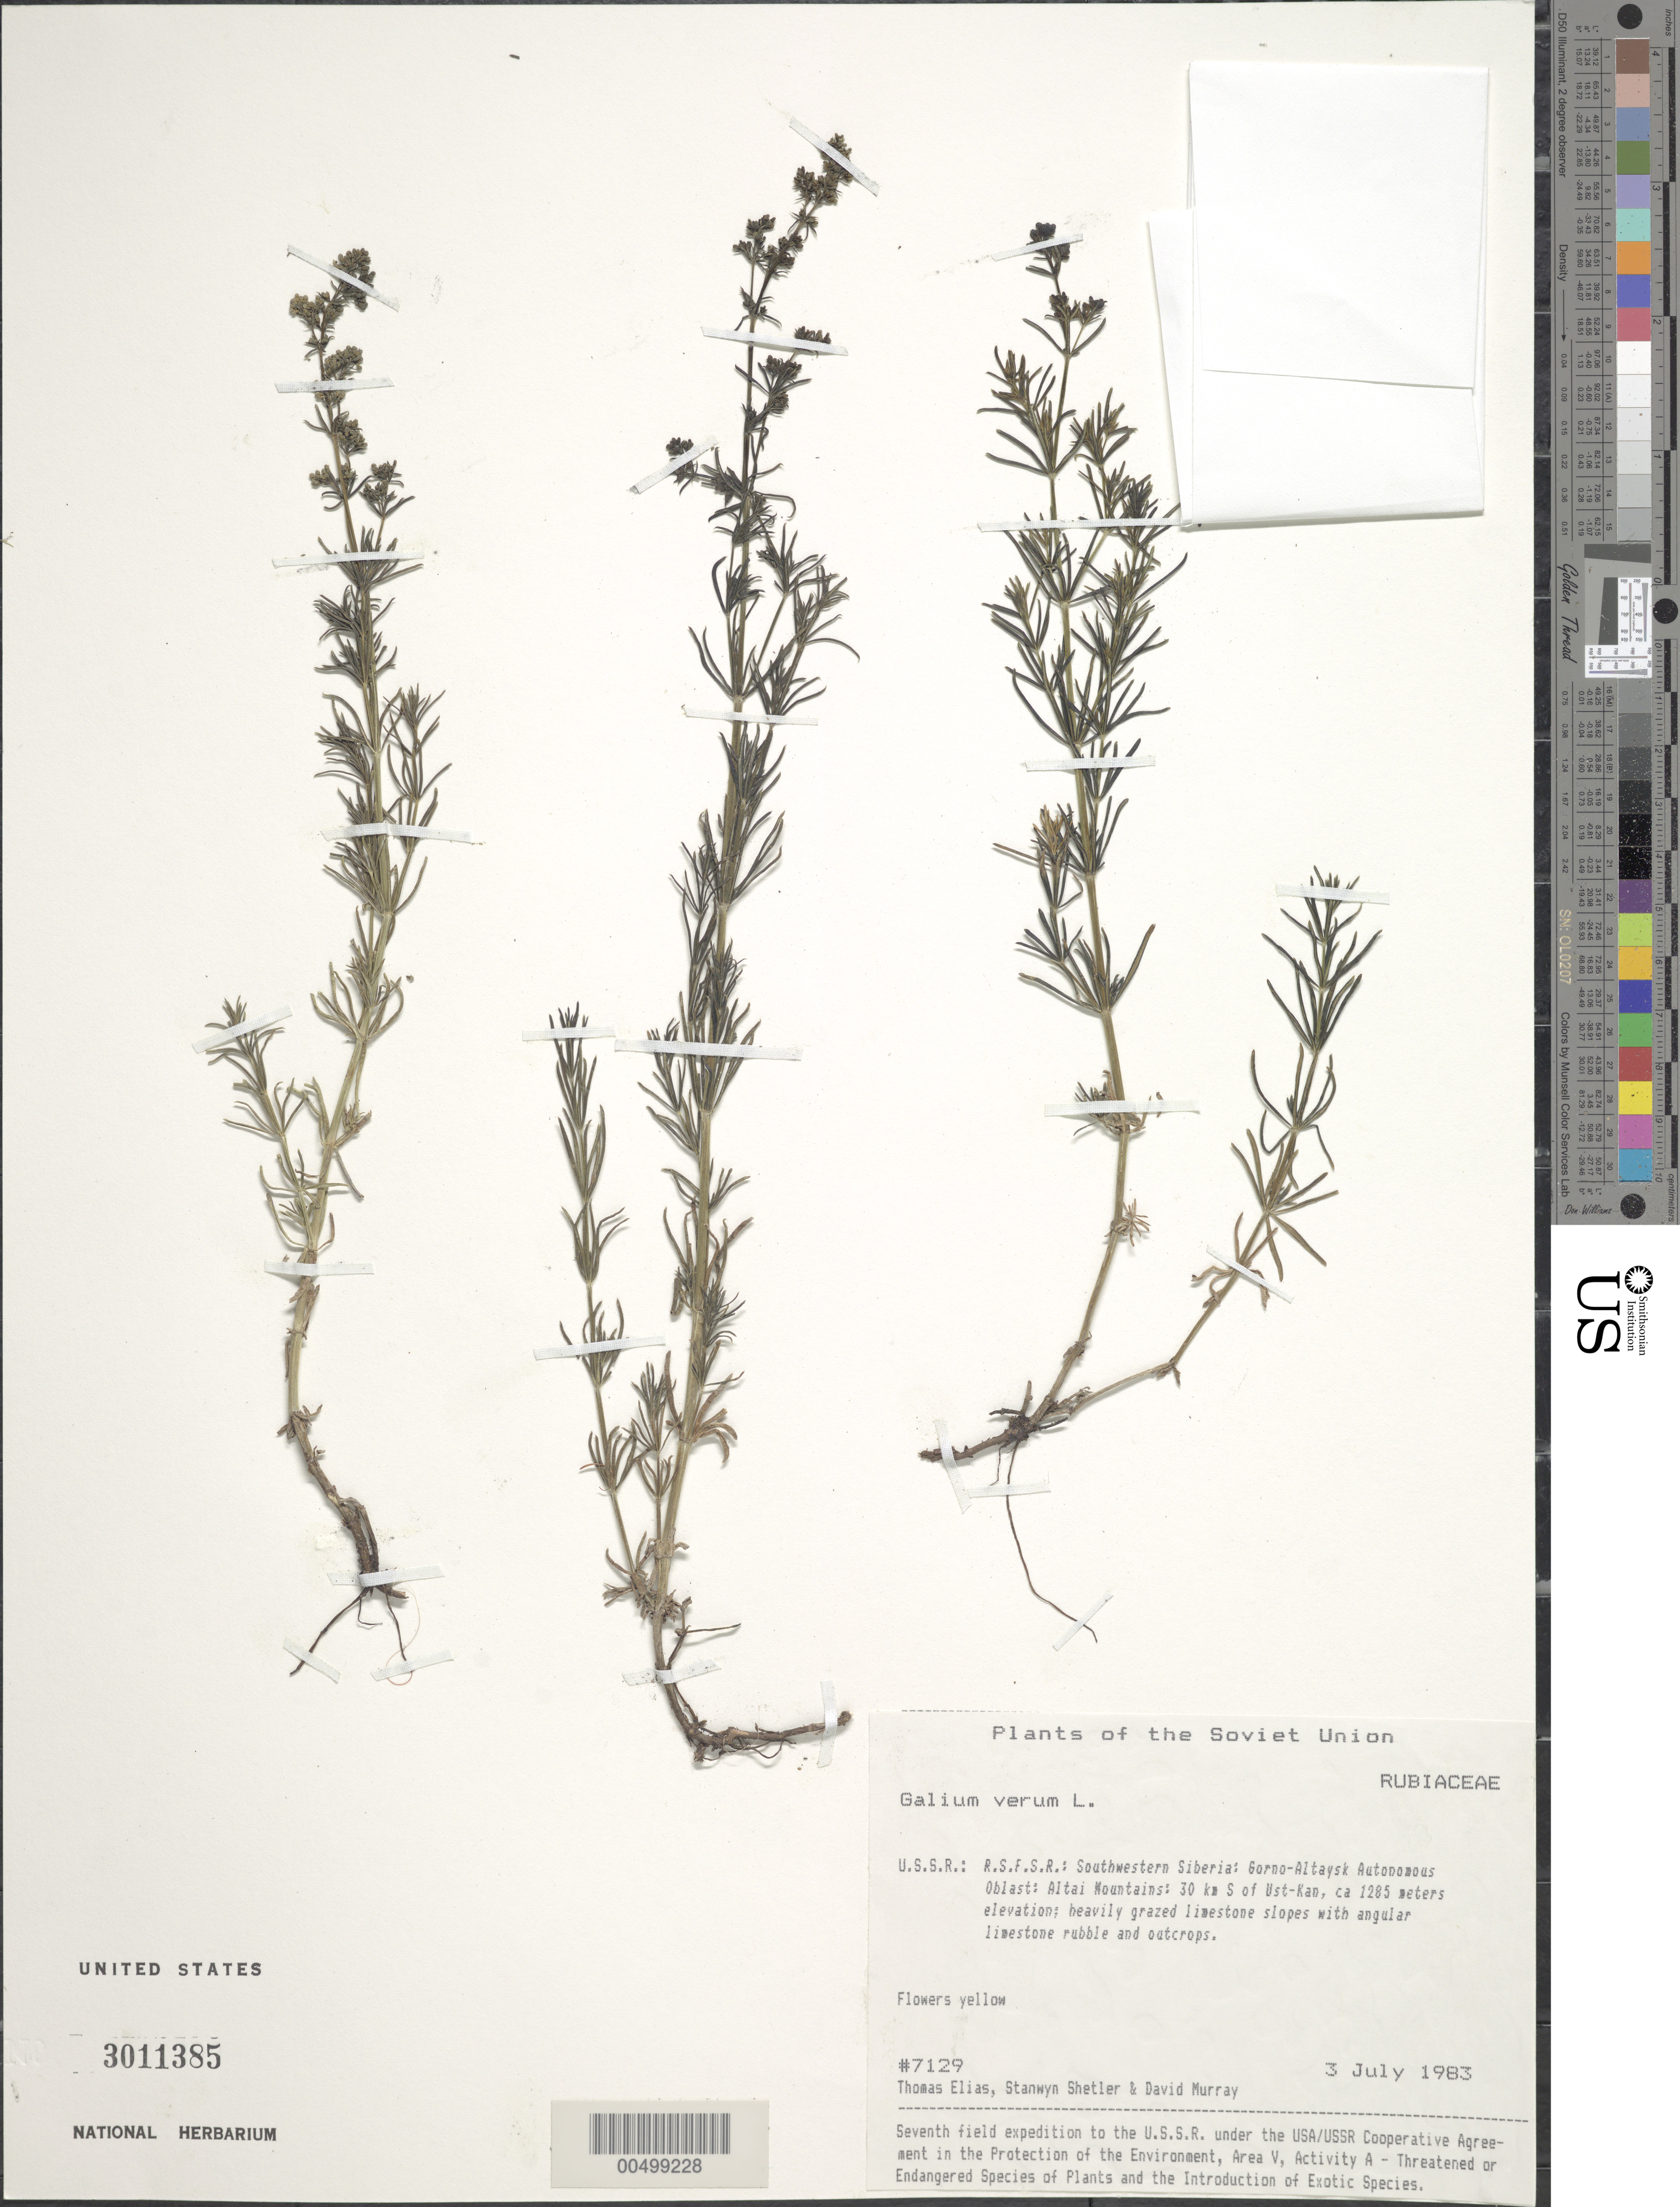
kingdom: Plantae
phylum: Tracheophyta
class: Magnoliopsida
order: Gentianales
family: Rubiaceae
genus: Galium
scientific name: Galium verum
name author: L.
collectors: T. Elias, S. Shetler & D. F. Murray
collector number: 7129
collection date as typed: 03 Jul 1983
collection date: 1983-07-03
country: Russian Federation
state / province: Altai Republic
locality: Altai Mountains, 30 km S of Ust-Kan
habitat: heavily grazed limestone slopes with angular limestone rubble and outcrops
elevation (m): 1285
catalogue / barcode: US 3011385